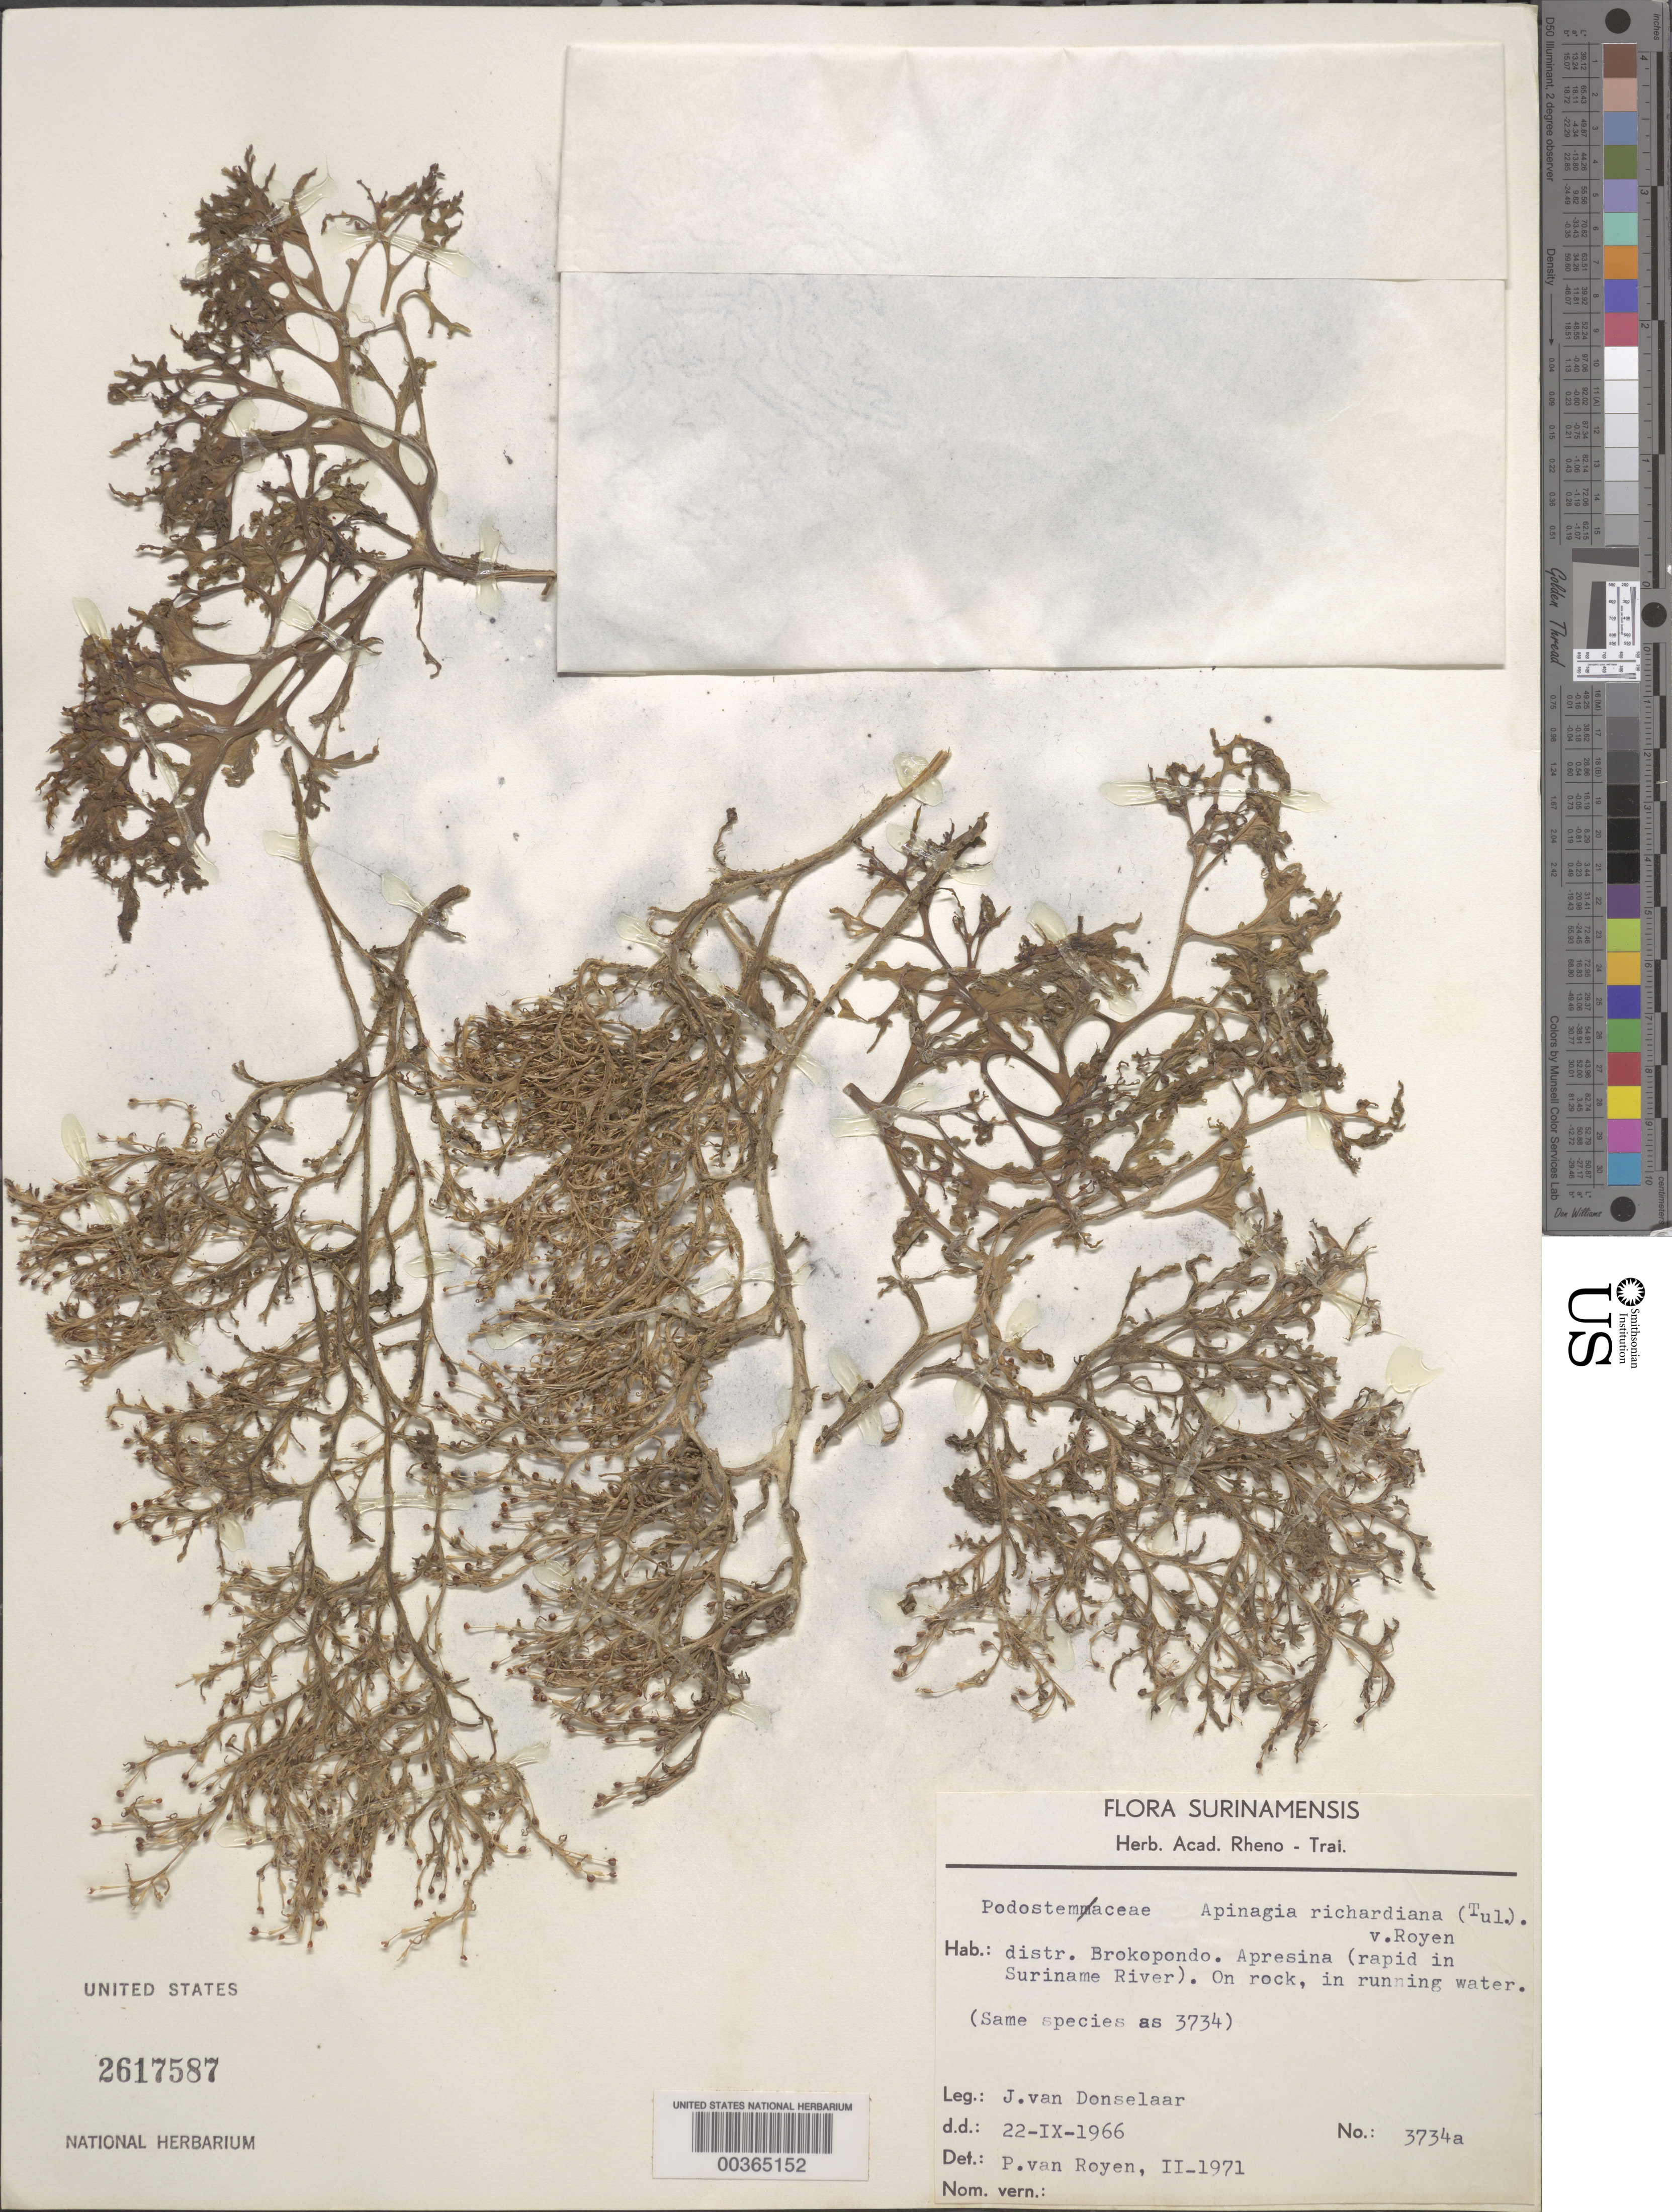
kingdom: Plantae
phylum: Tracheophyta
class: Magnoliopsida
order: Malpighiales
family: Podostemaceae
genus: Apinagia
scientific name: Apinagia richardiana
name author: (Tul.) P. Royen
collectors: J. Donselaar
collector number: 3734a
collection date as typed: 22 Sep 1966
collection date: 1966-09-22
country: Suriname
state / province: Brokopondo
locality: Apresina (rapid in suriname river)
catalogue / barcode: US 2617587